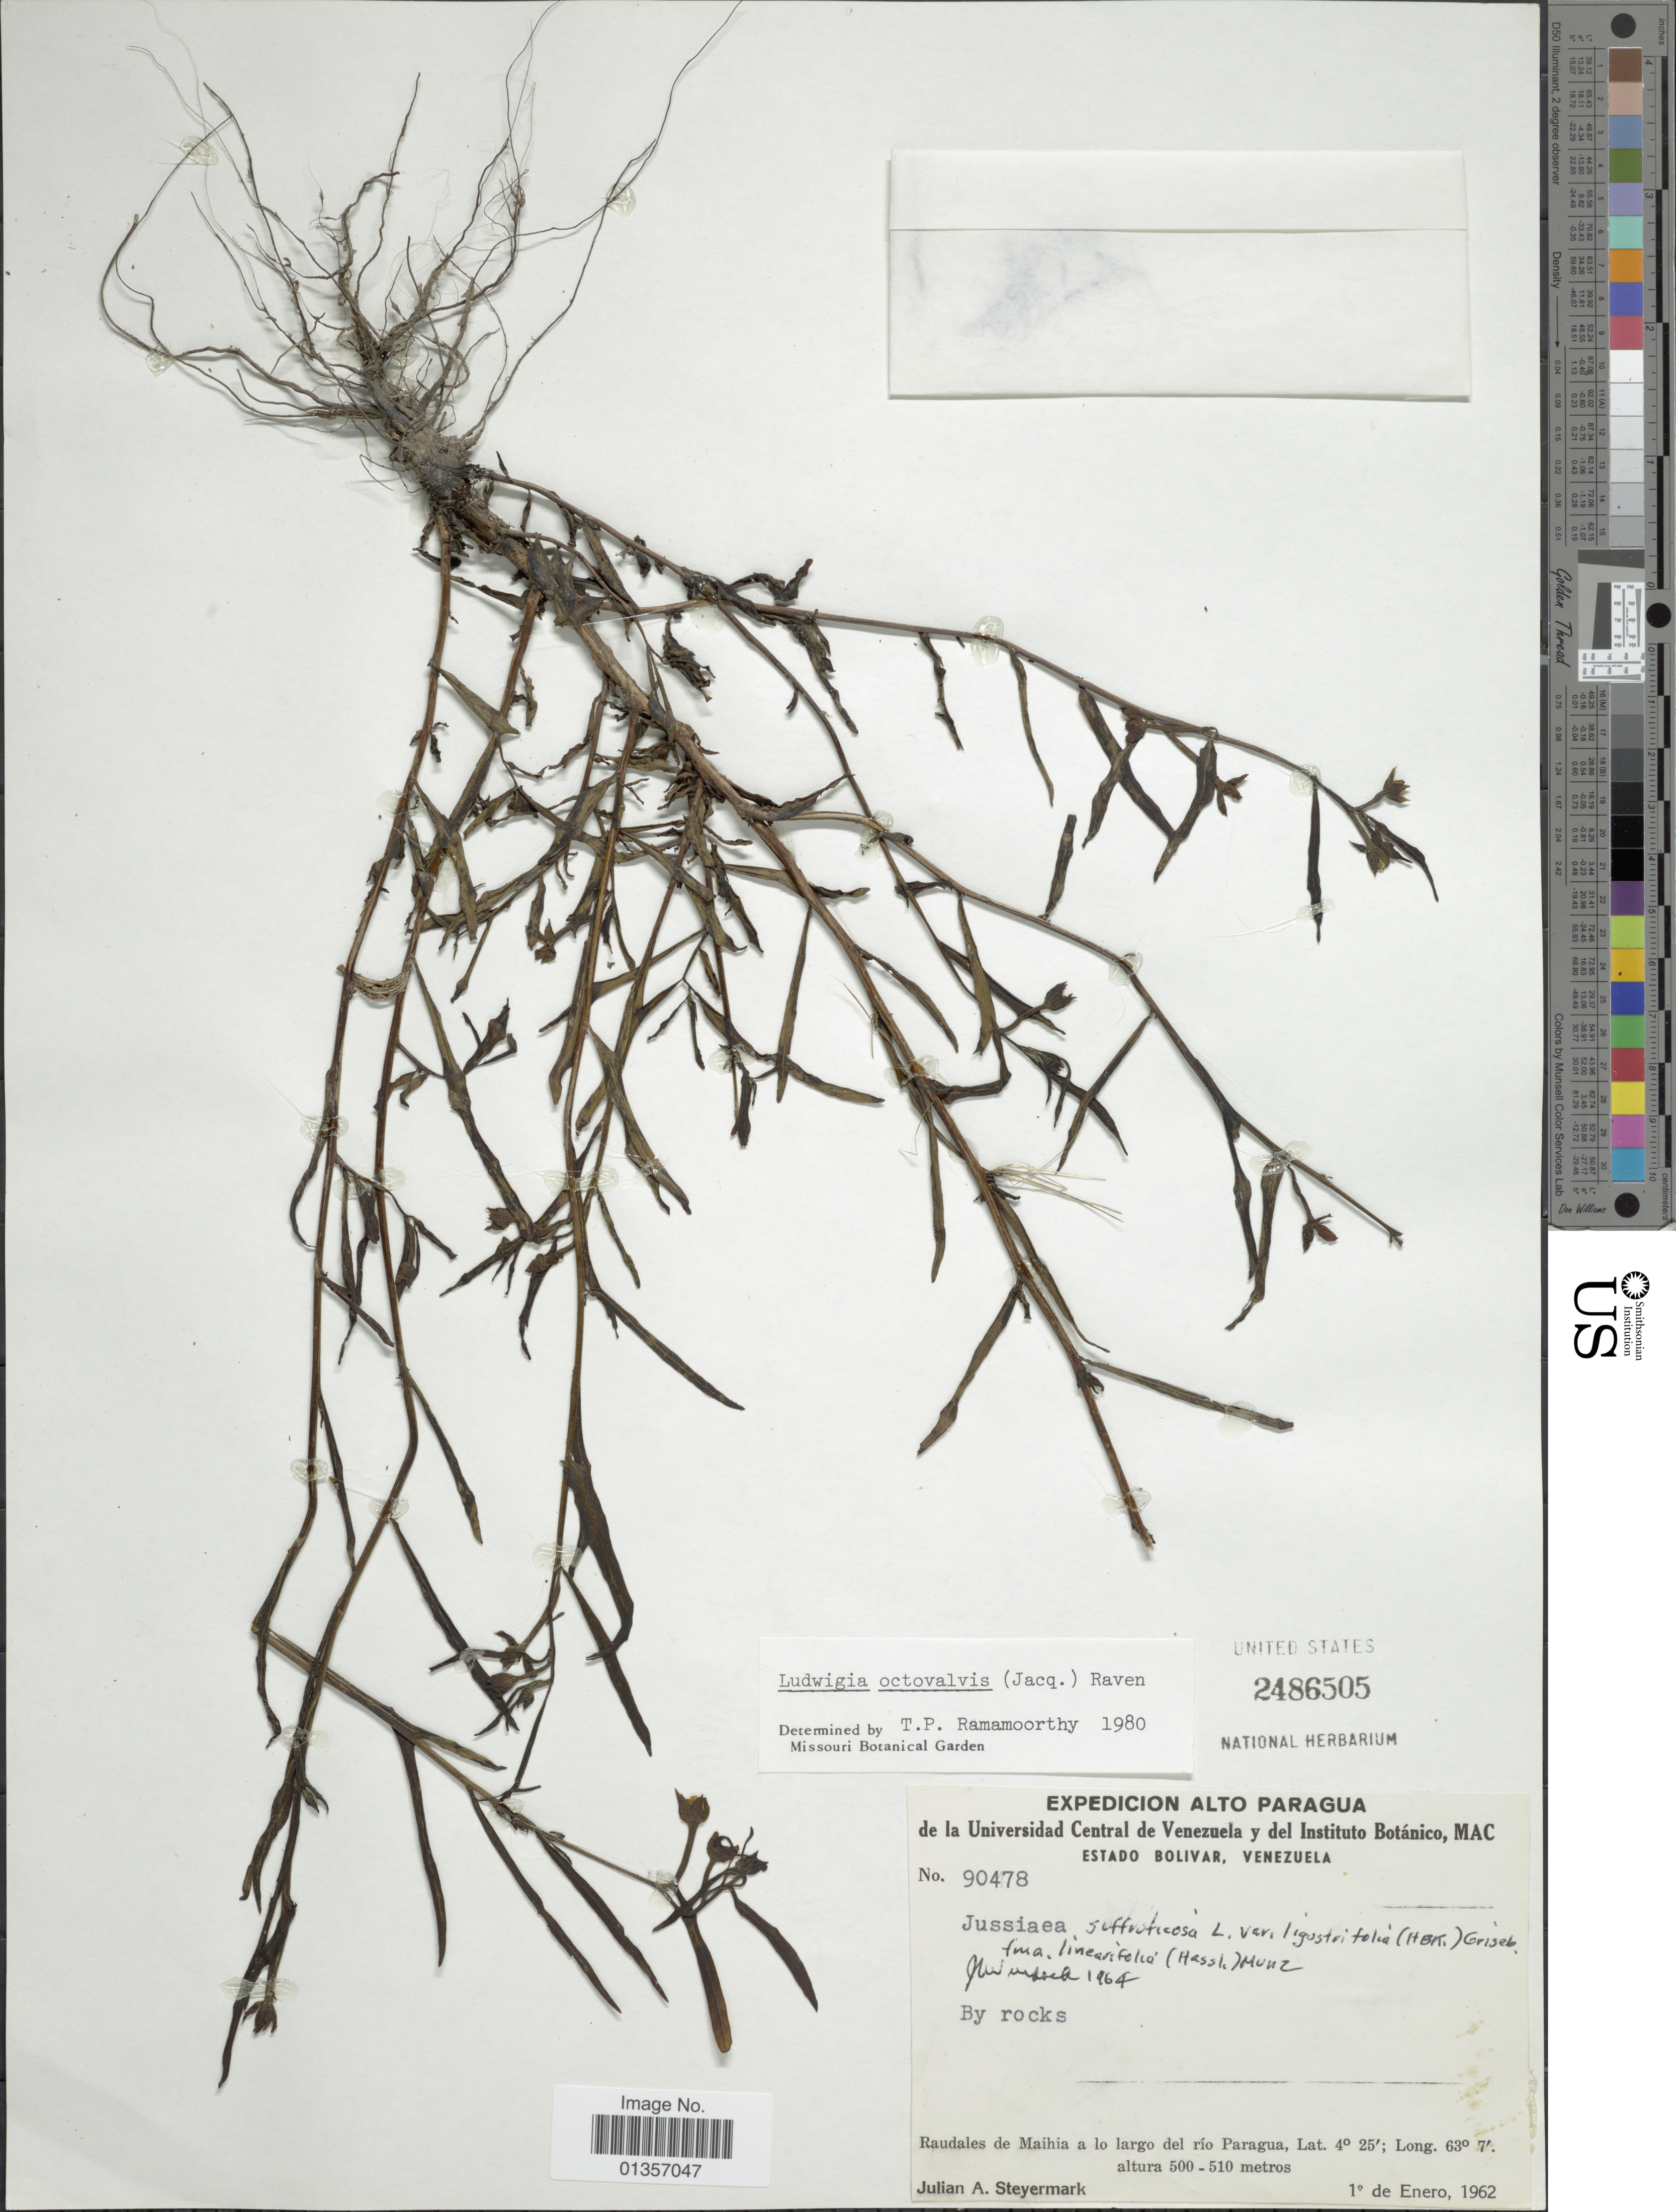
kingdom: Plantae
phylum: Tracheophyta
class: Magnoliopsida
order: Myrtales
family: Onagraceae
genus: Ludwigia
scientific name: Ludwigia octovalvis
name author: (Jacq.) P.H. Raven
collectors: J. Steyermark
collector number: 90478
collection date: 1962-01-01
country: Venezuela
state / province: Bolivar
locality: Raudales de Maihia a lo largo del río Paragua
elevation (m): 500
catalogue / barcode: US 2486505